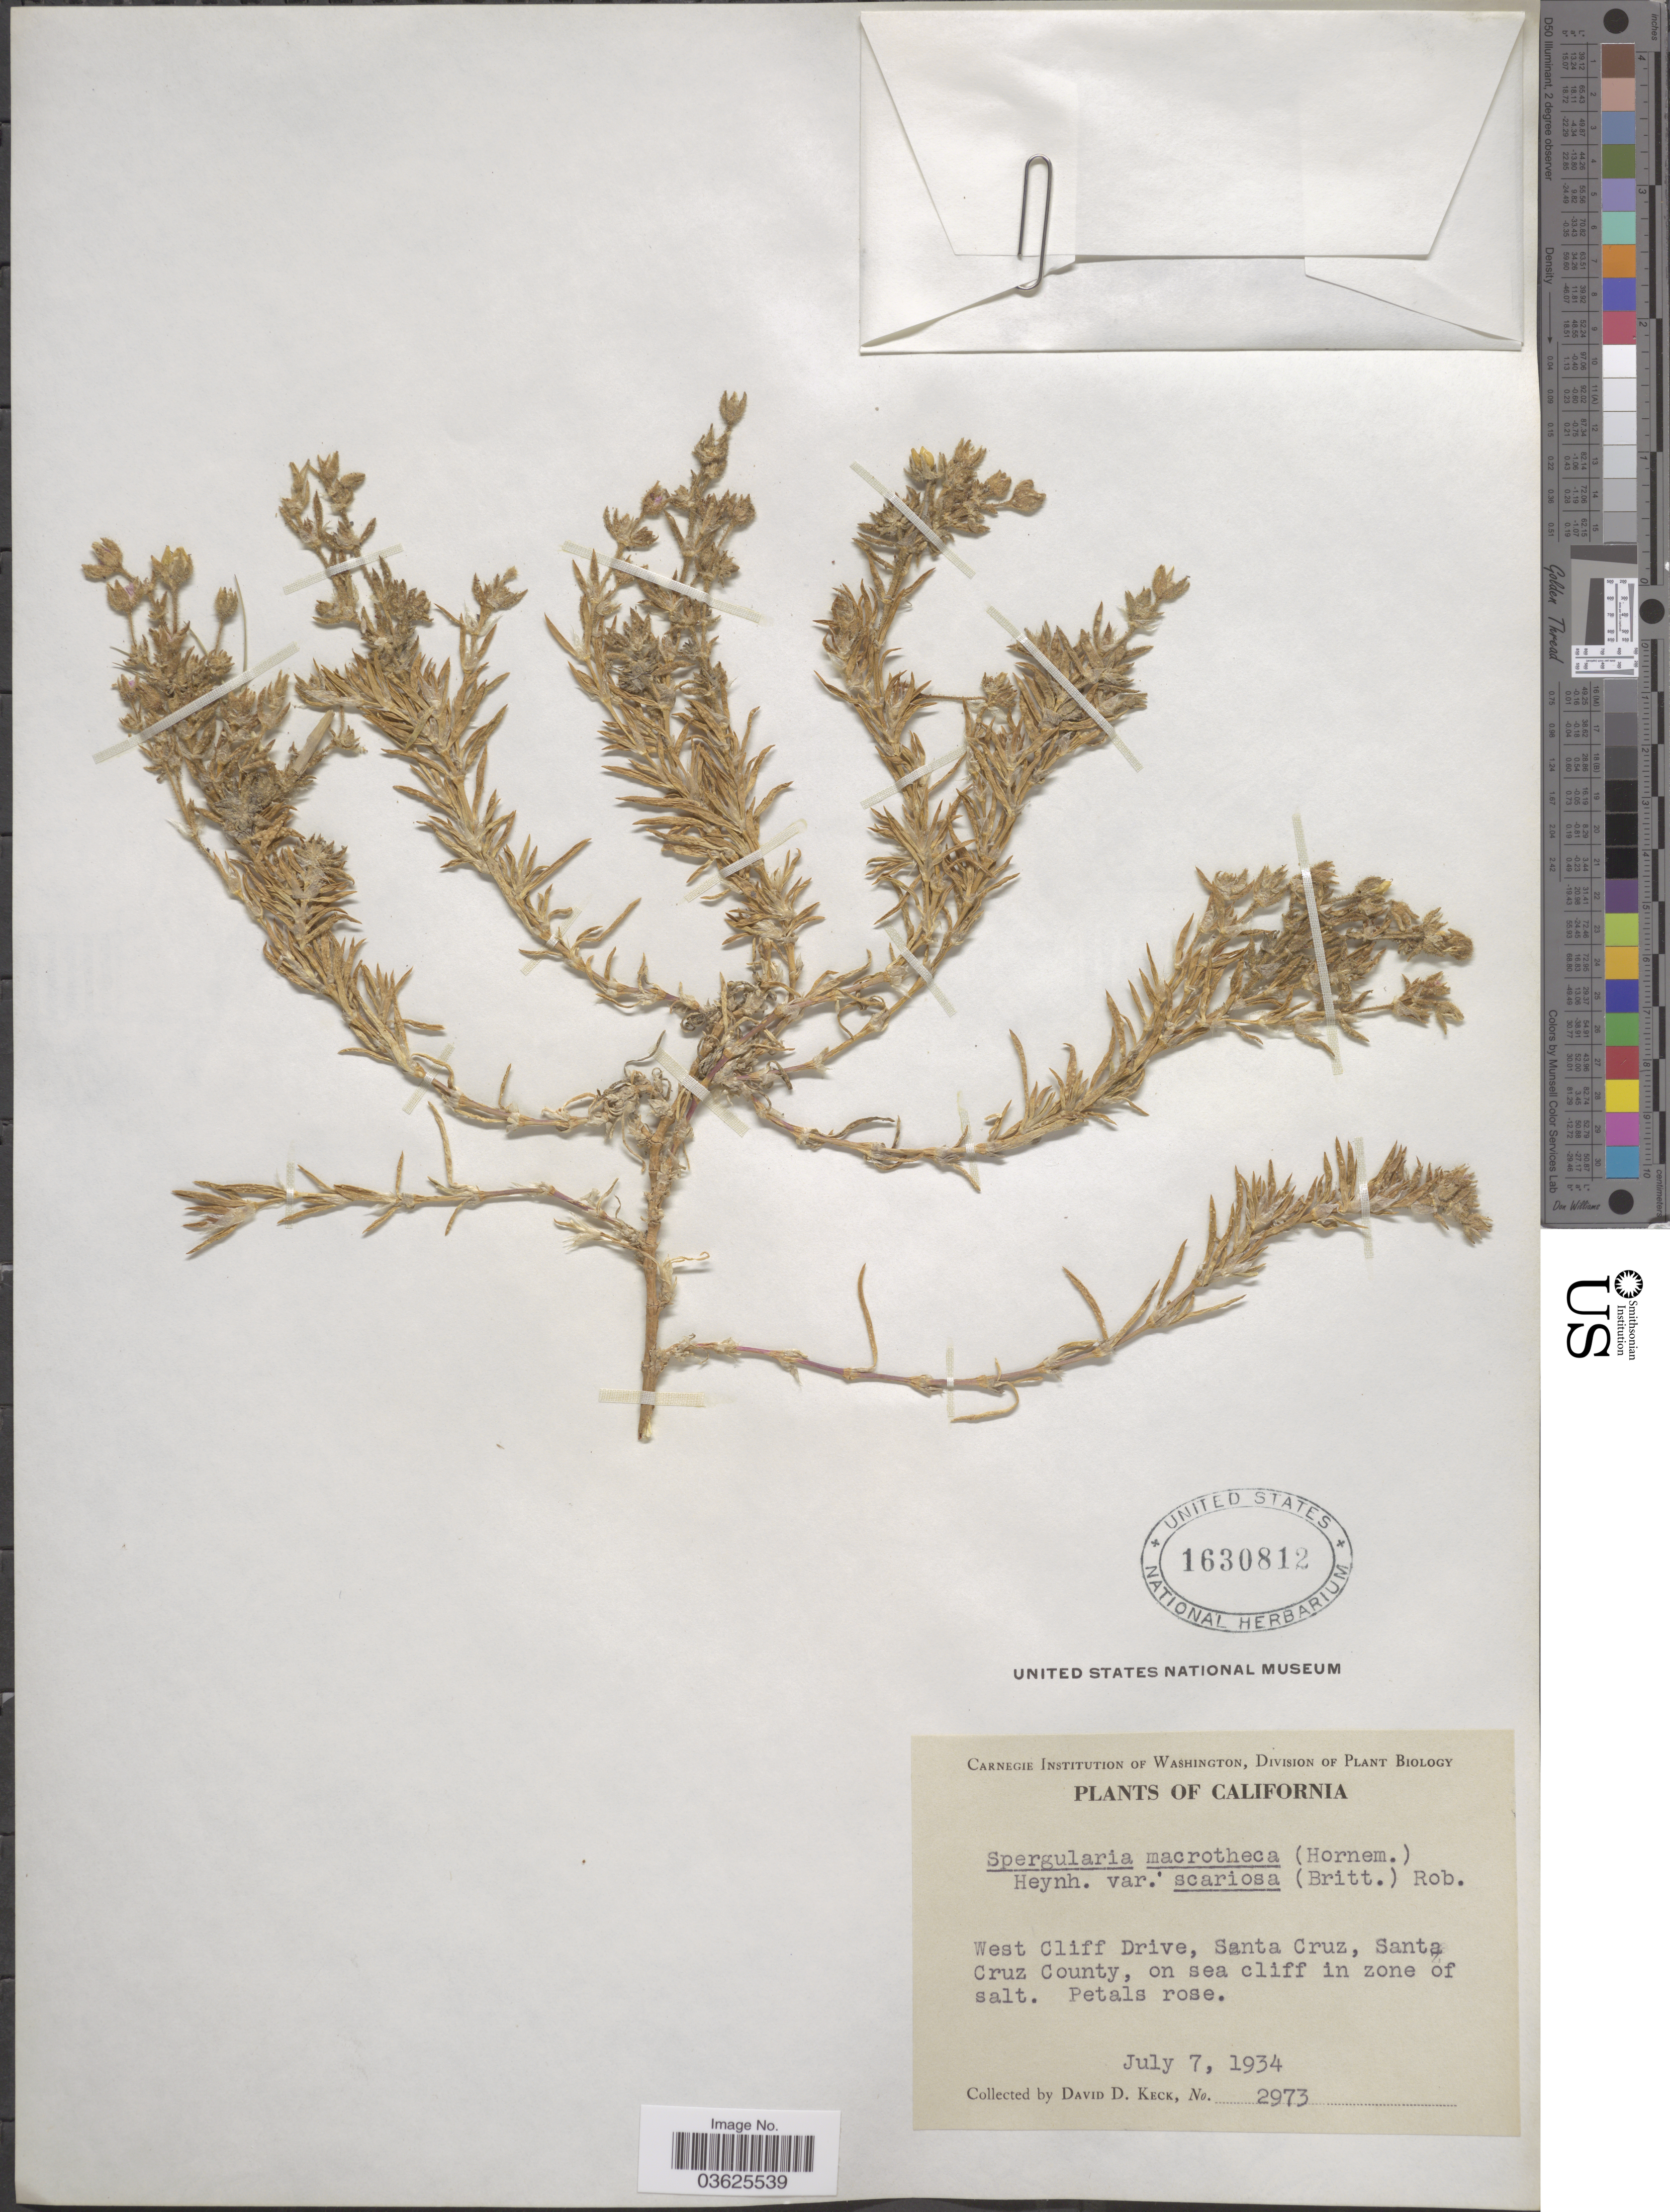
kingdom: Plantae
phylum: Tracheophyta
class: Magnoliopsida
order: Caryophyllales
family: Caryophyllaceae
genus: Spergularia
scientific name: Spergularia macrotheca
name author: (Hornem.) Heynh.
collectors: D. D. Keck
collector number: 2973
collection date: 1934-07-07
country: United States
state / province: California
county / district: Santa Cruz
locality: West Cliff Drive, Santa Cruz, Santa Cruz County, on sea cliff in zone of salt.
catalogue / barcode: US 1630812